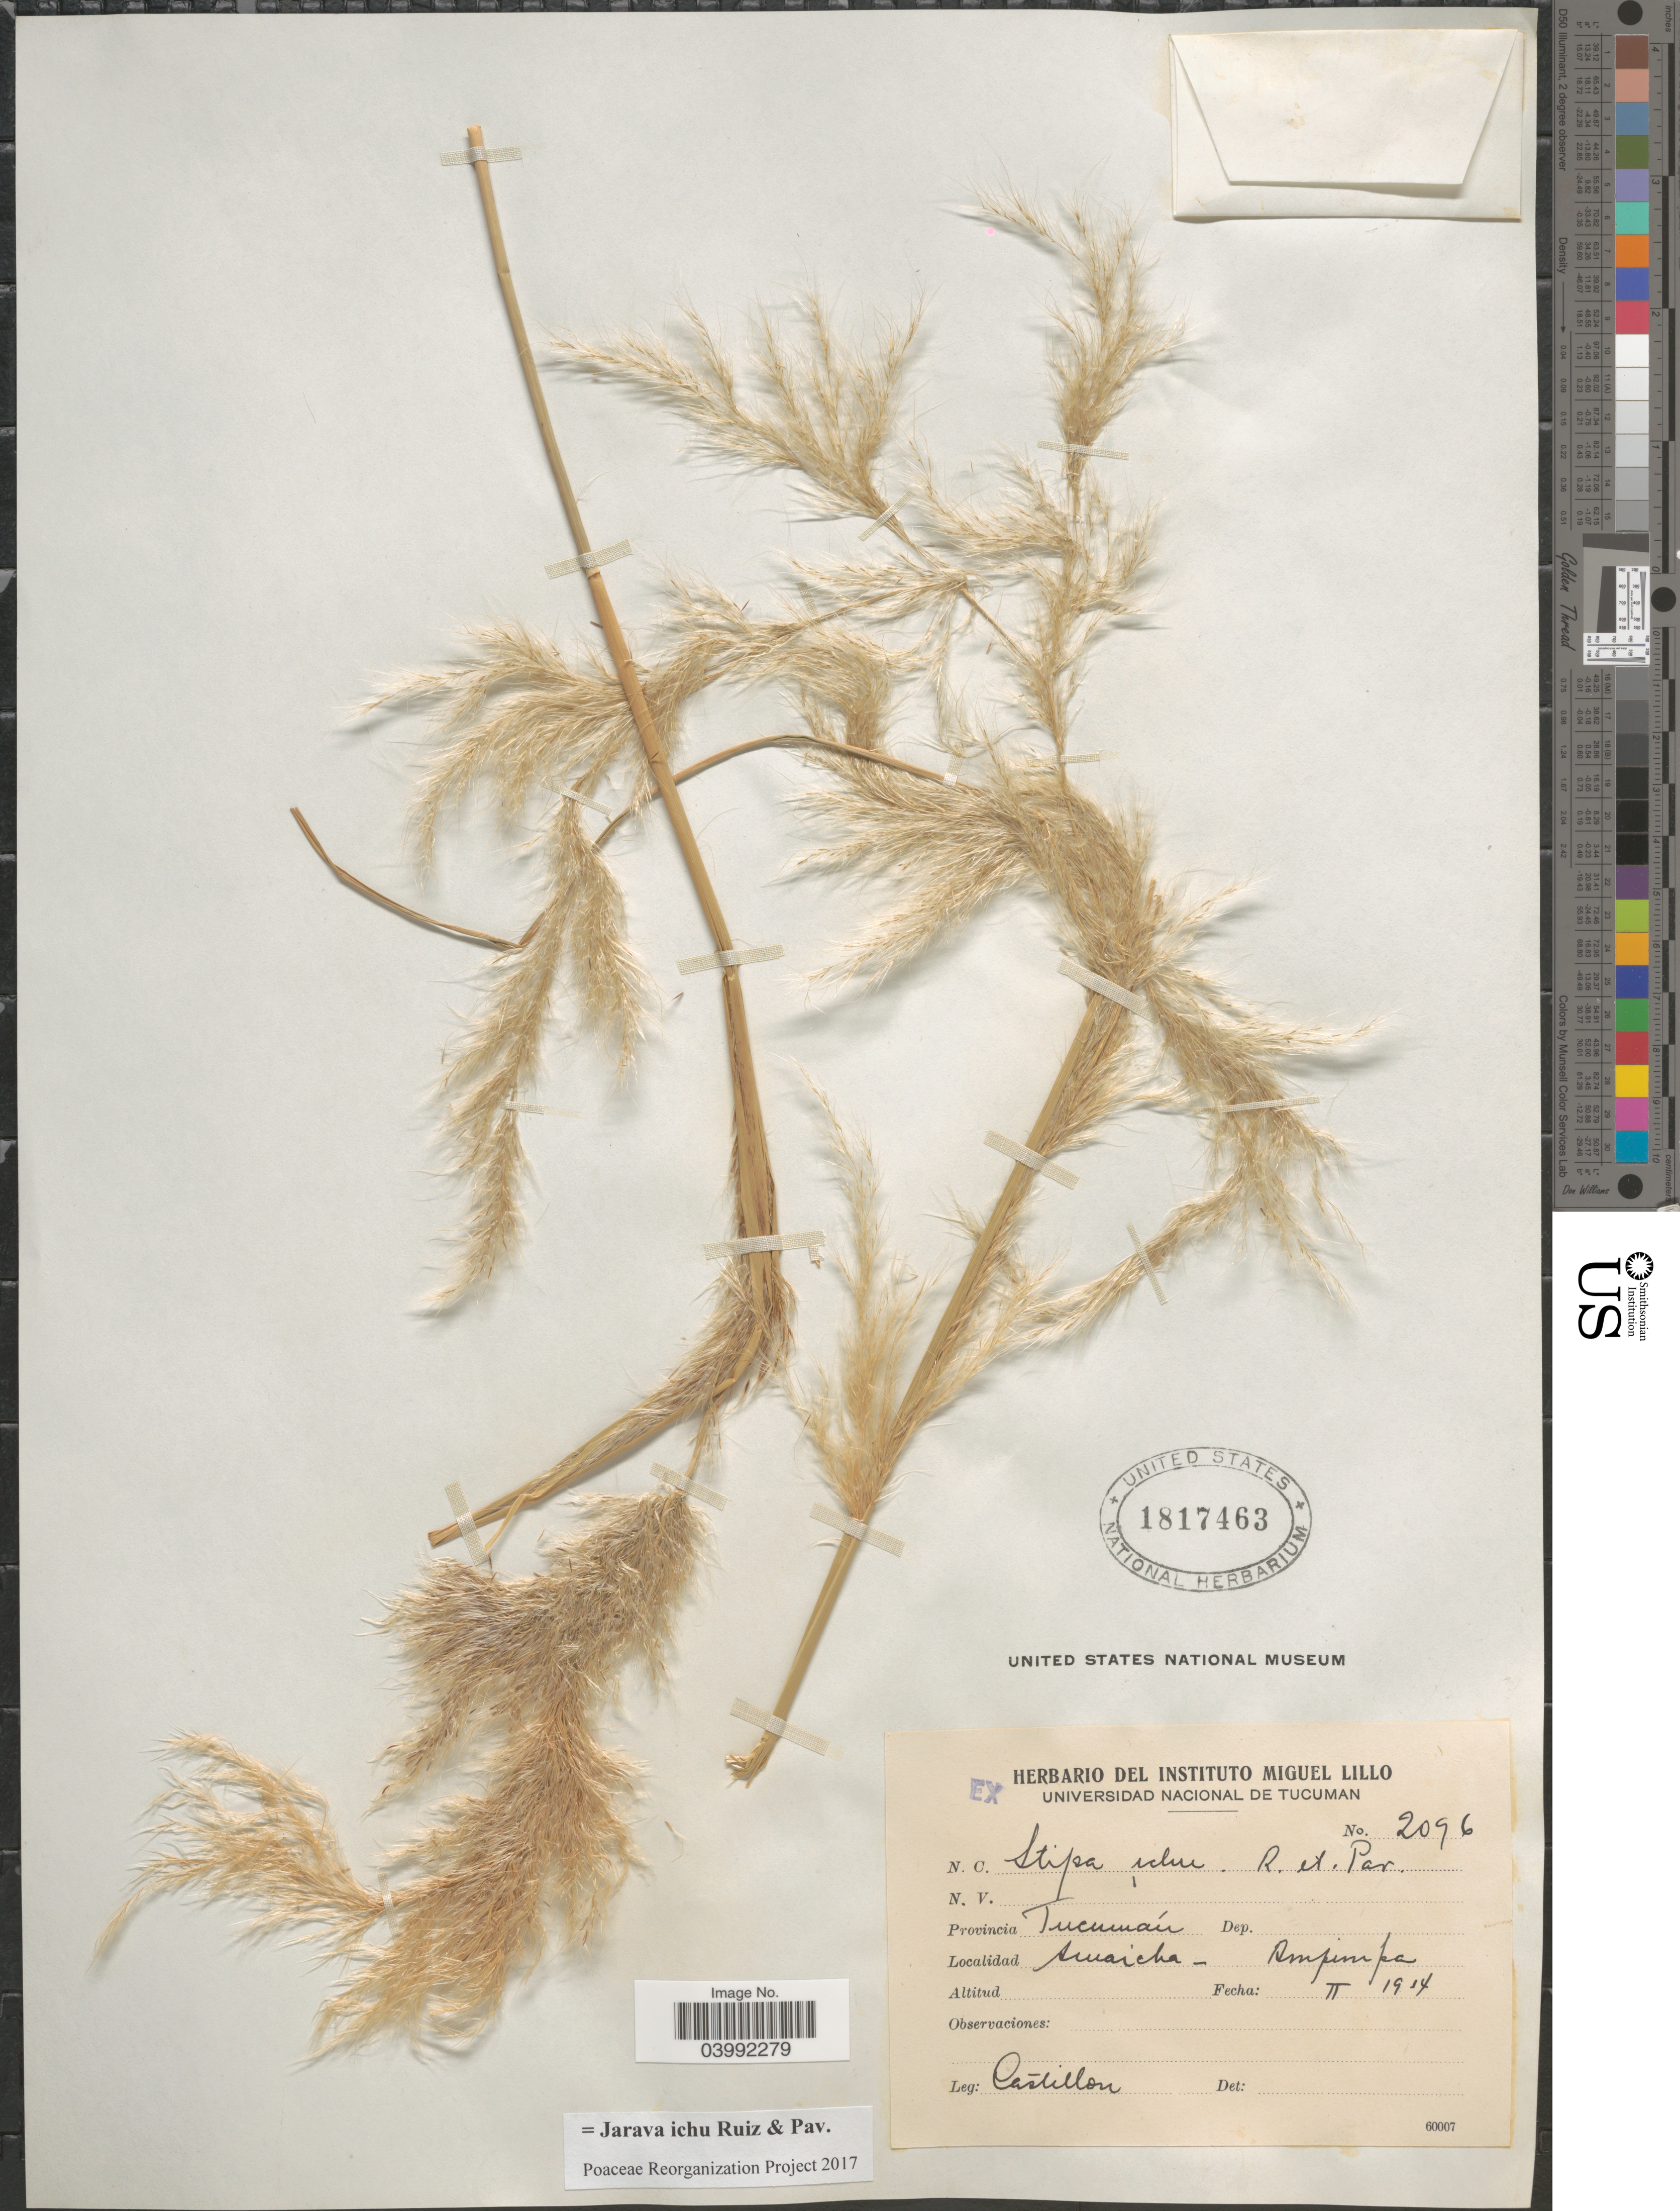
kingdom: Plantae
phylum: Tracheophyta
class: Liliopsida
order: Poales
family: Poaceae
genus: Jarava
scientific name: Jarava ichu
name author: Ruiz & Pav.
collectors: Castillon, --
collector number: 2096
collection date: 1914-02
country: Argentina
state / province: Tucuman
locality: Amaicha - Ampimpa.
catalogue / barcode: US 1817463